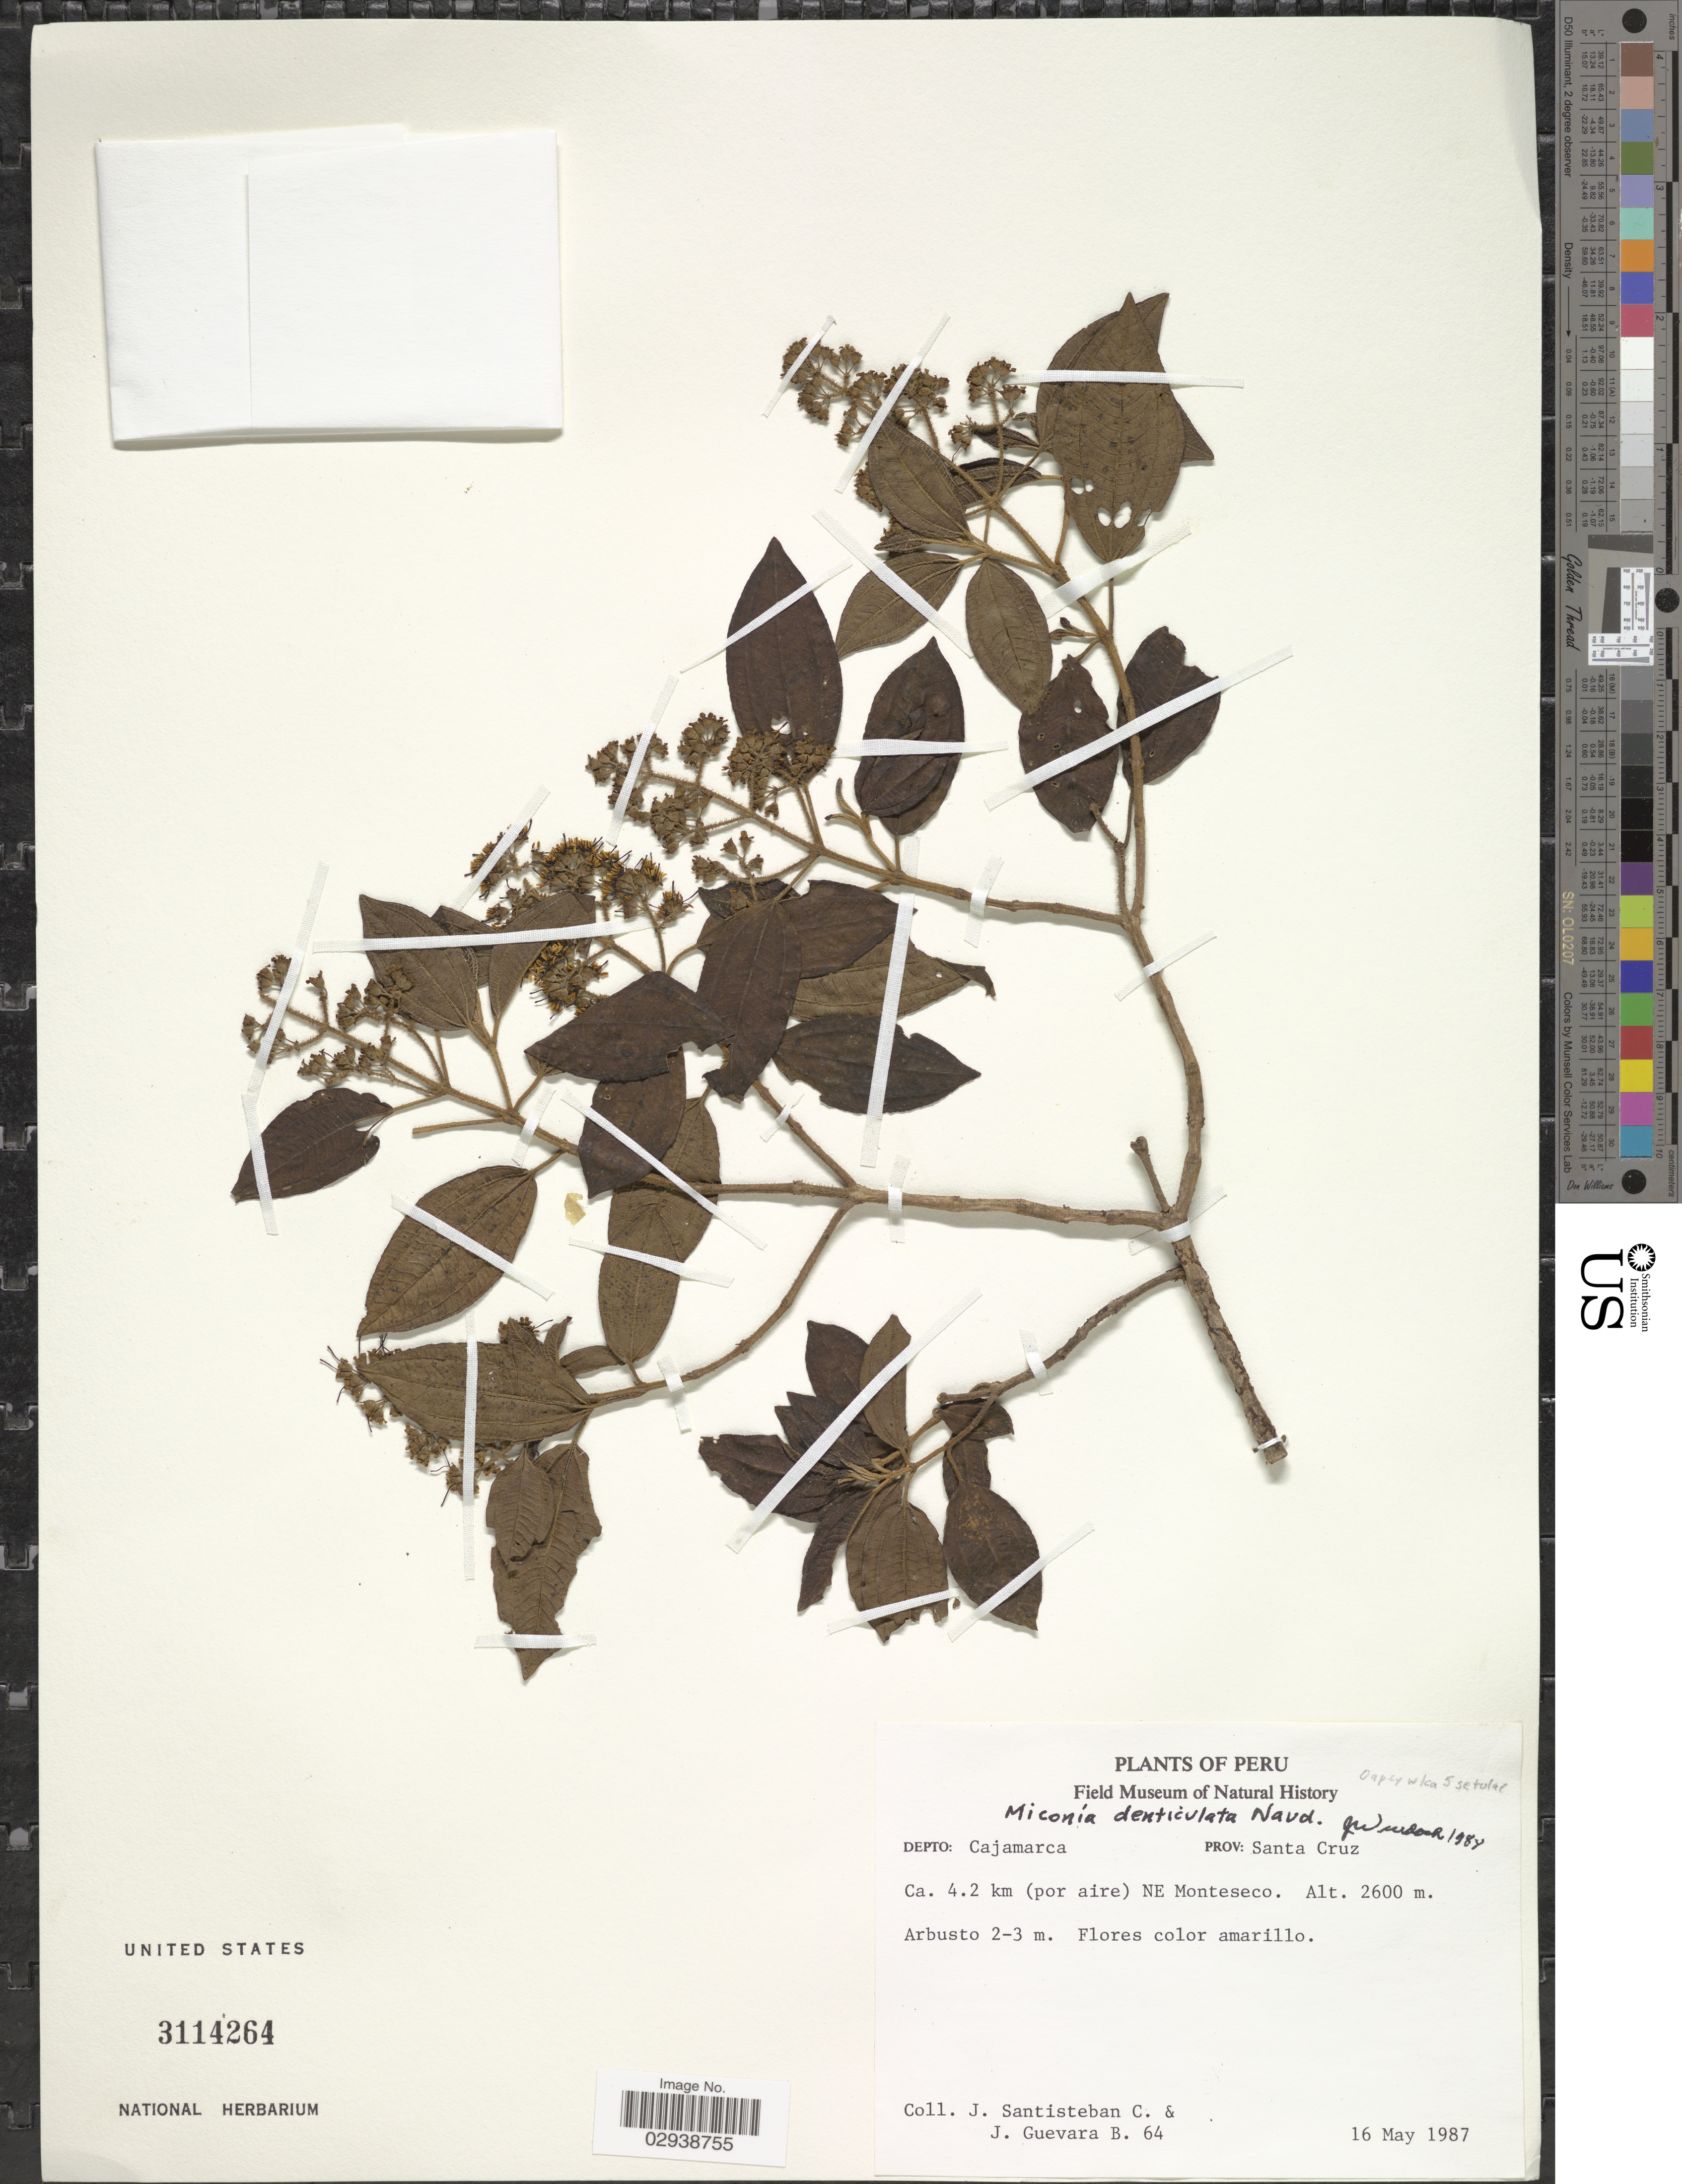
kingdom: Plantae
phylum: Tracheophyta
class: Magnoliopsida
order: Myrtales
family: Melastomataceae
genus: Miconia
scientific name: Miconia denticulata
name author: Naudin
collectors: J. Santisteban C. & J. Guevara B.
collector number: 64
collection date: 1987-05-16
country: Peru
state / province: Cajamarca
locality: Depto: Cajamarca, Prov.: Santa Cruz, Ca. 4.2 klm (por aire) NE Monteseco.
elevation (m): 2600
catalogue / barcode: US 3114264